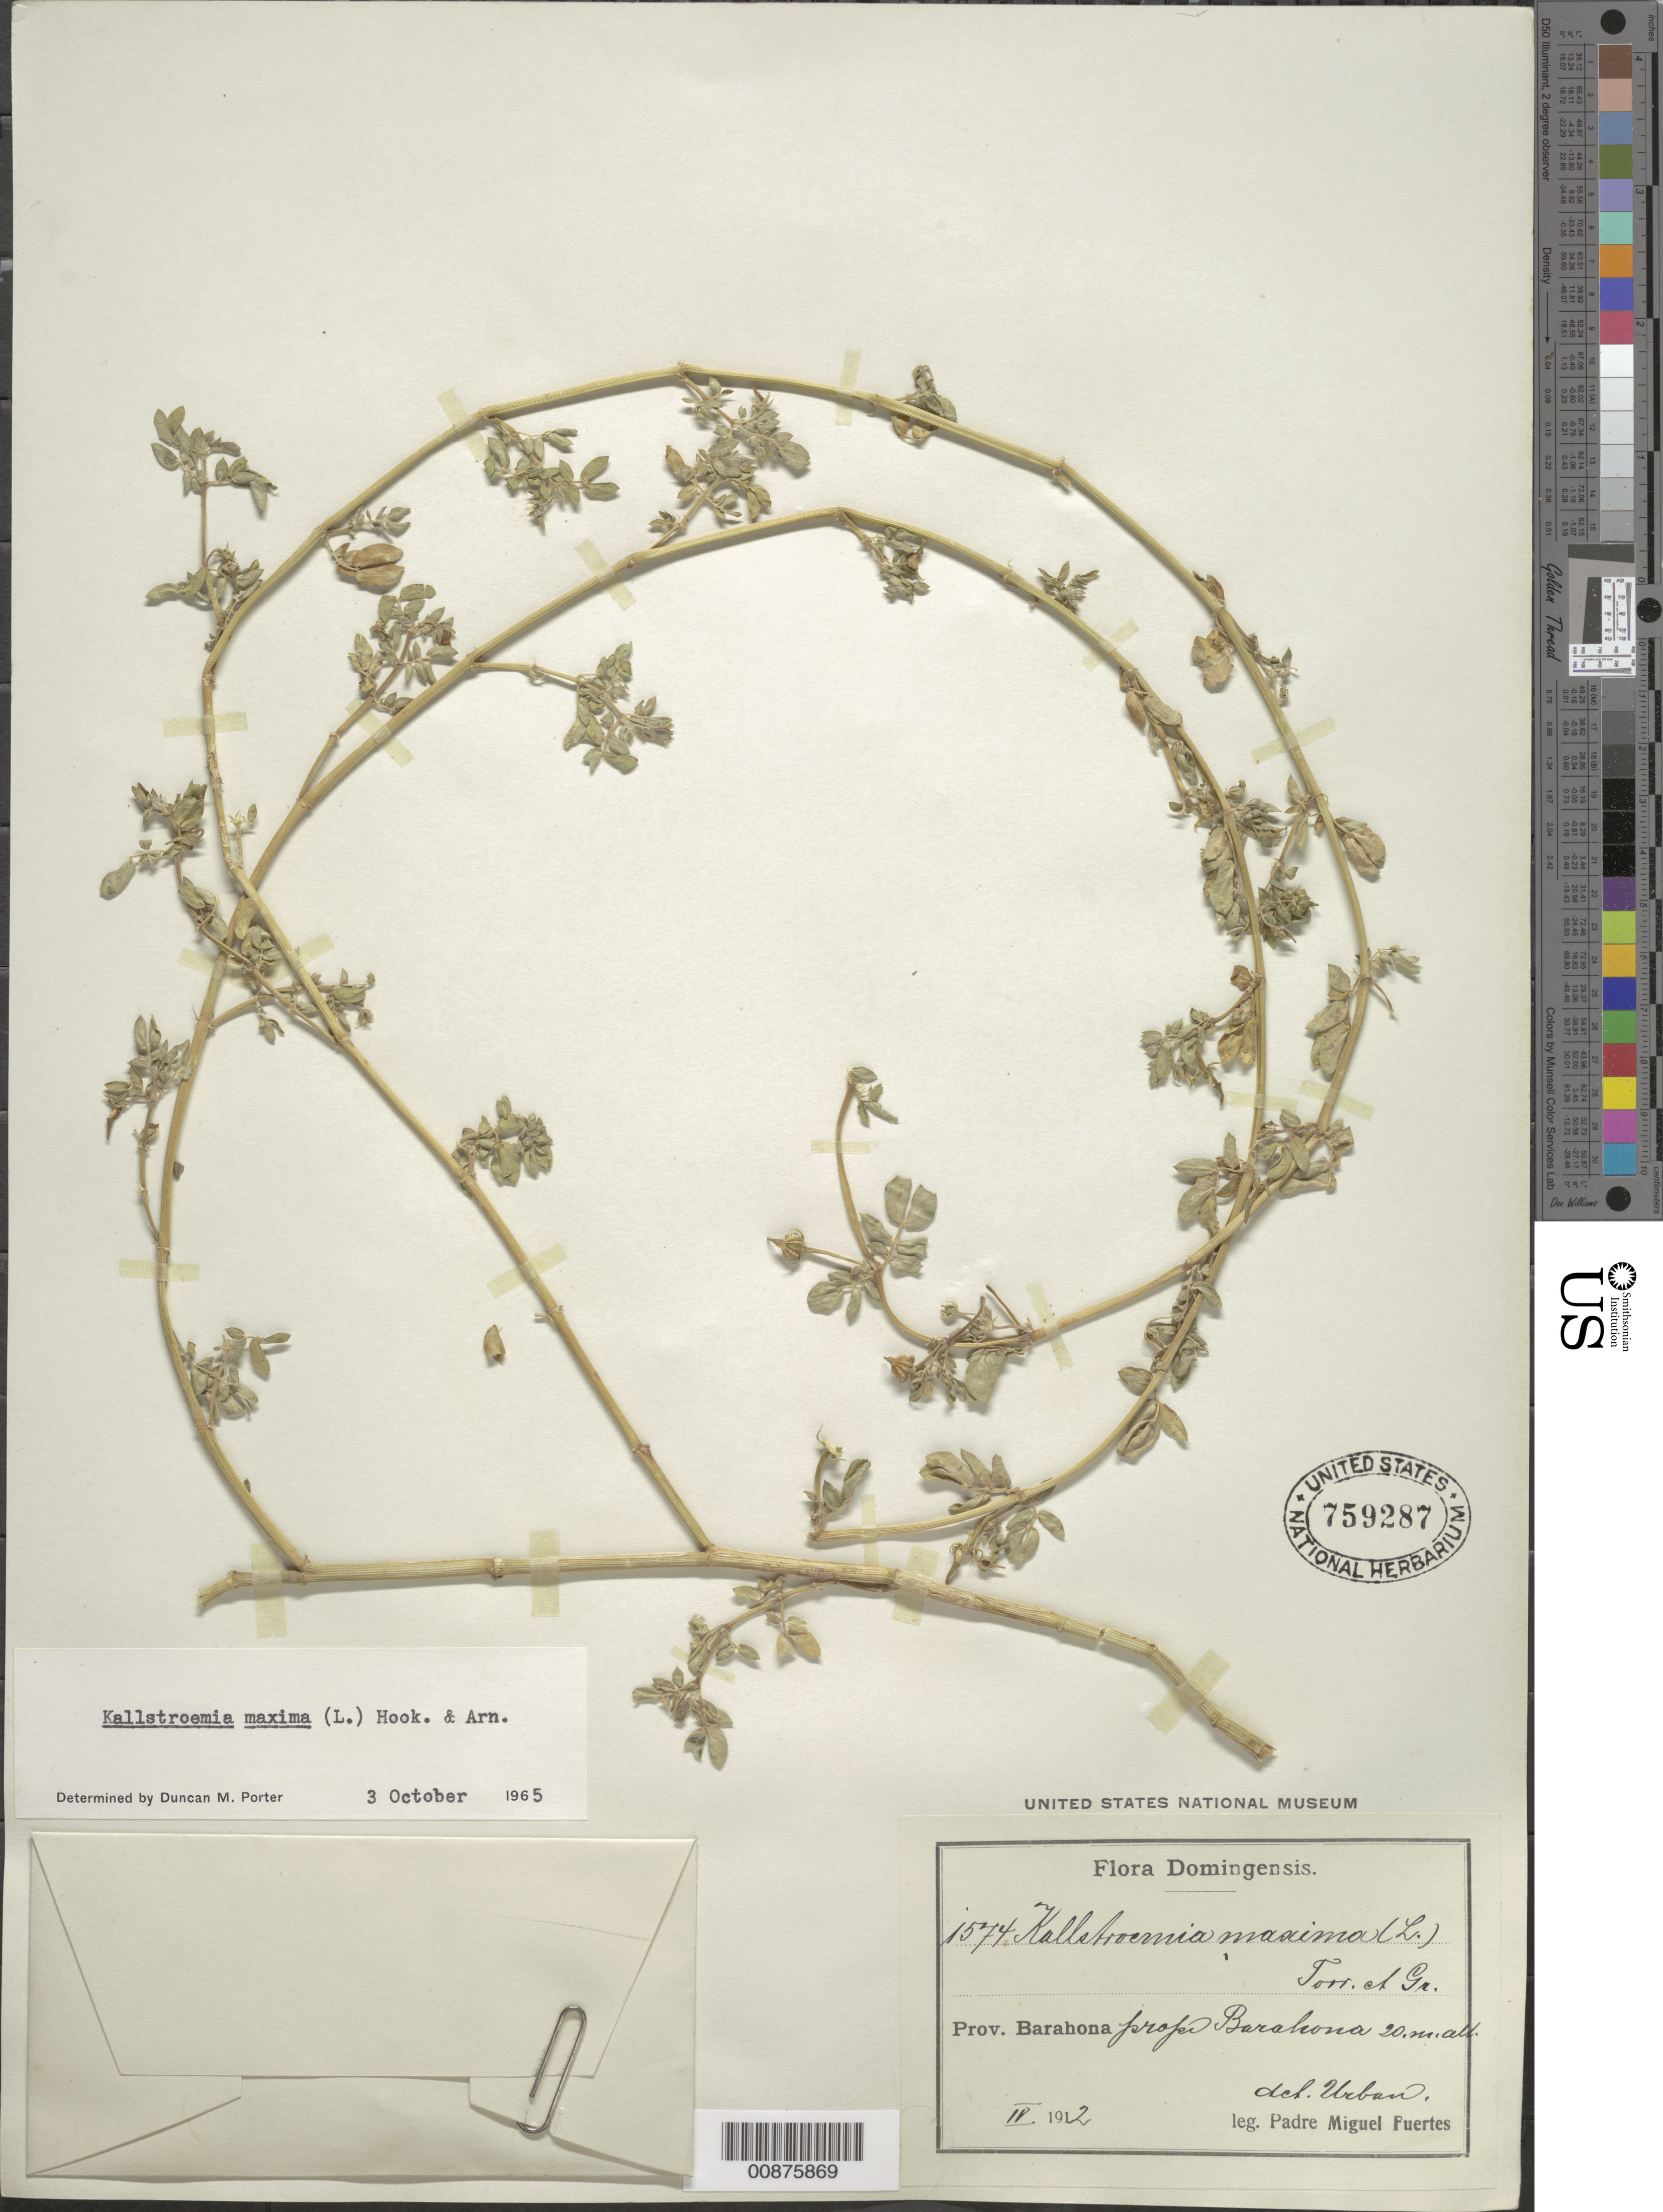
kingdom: Plantae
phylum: Tracheophyta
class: Magnoliopsida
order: Zygophyllales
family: Zygophyllaceae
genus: Kallstroemia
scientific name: Kallstroemia maxima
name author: (L.) Hook. & Arn.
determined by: Porter, D. M.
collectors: M. D. Fuertes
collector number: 1574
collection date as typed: Apr 1912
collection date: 1912-04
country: Dominican Republic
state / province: Barahona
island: Hispaniola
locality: Barahona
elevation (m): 20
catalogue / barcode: US 759287